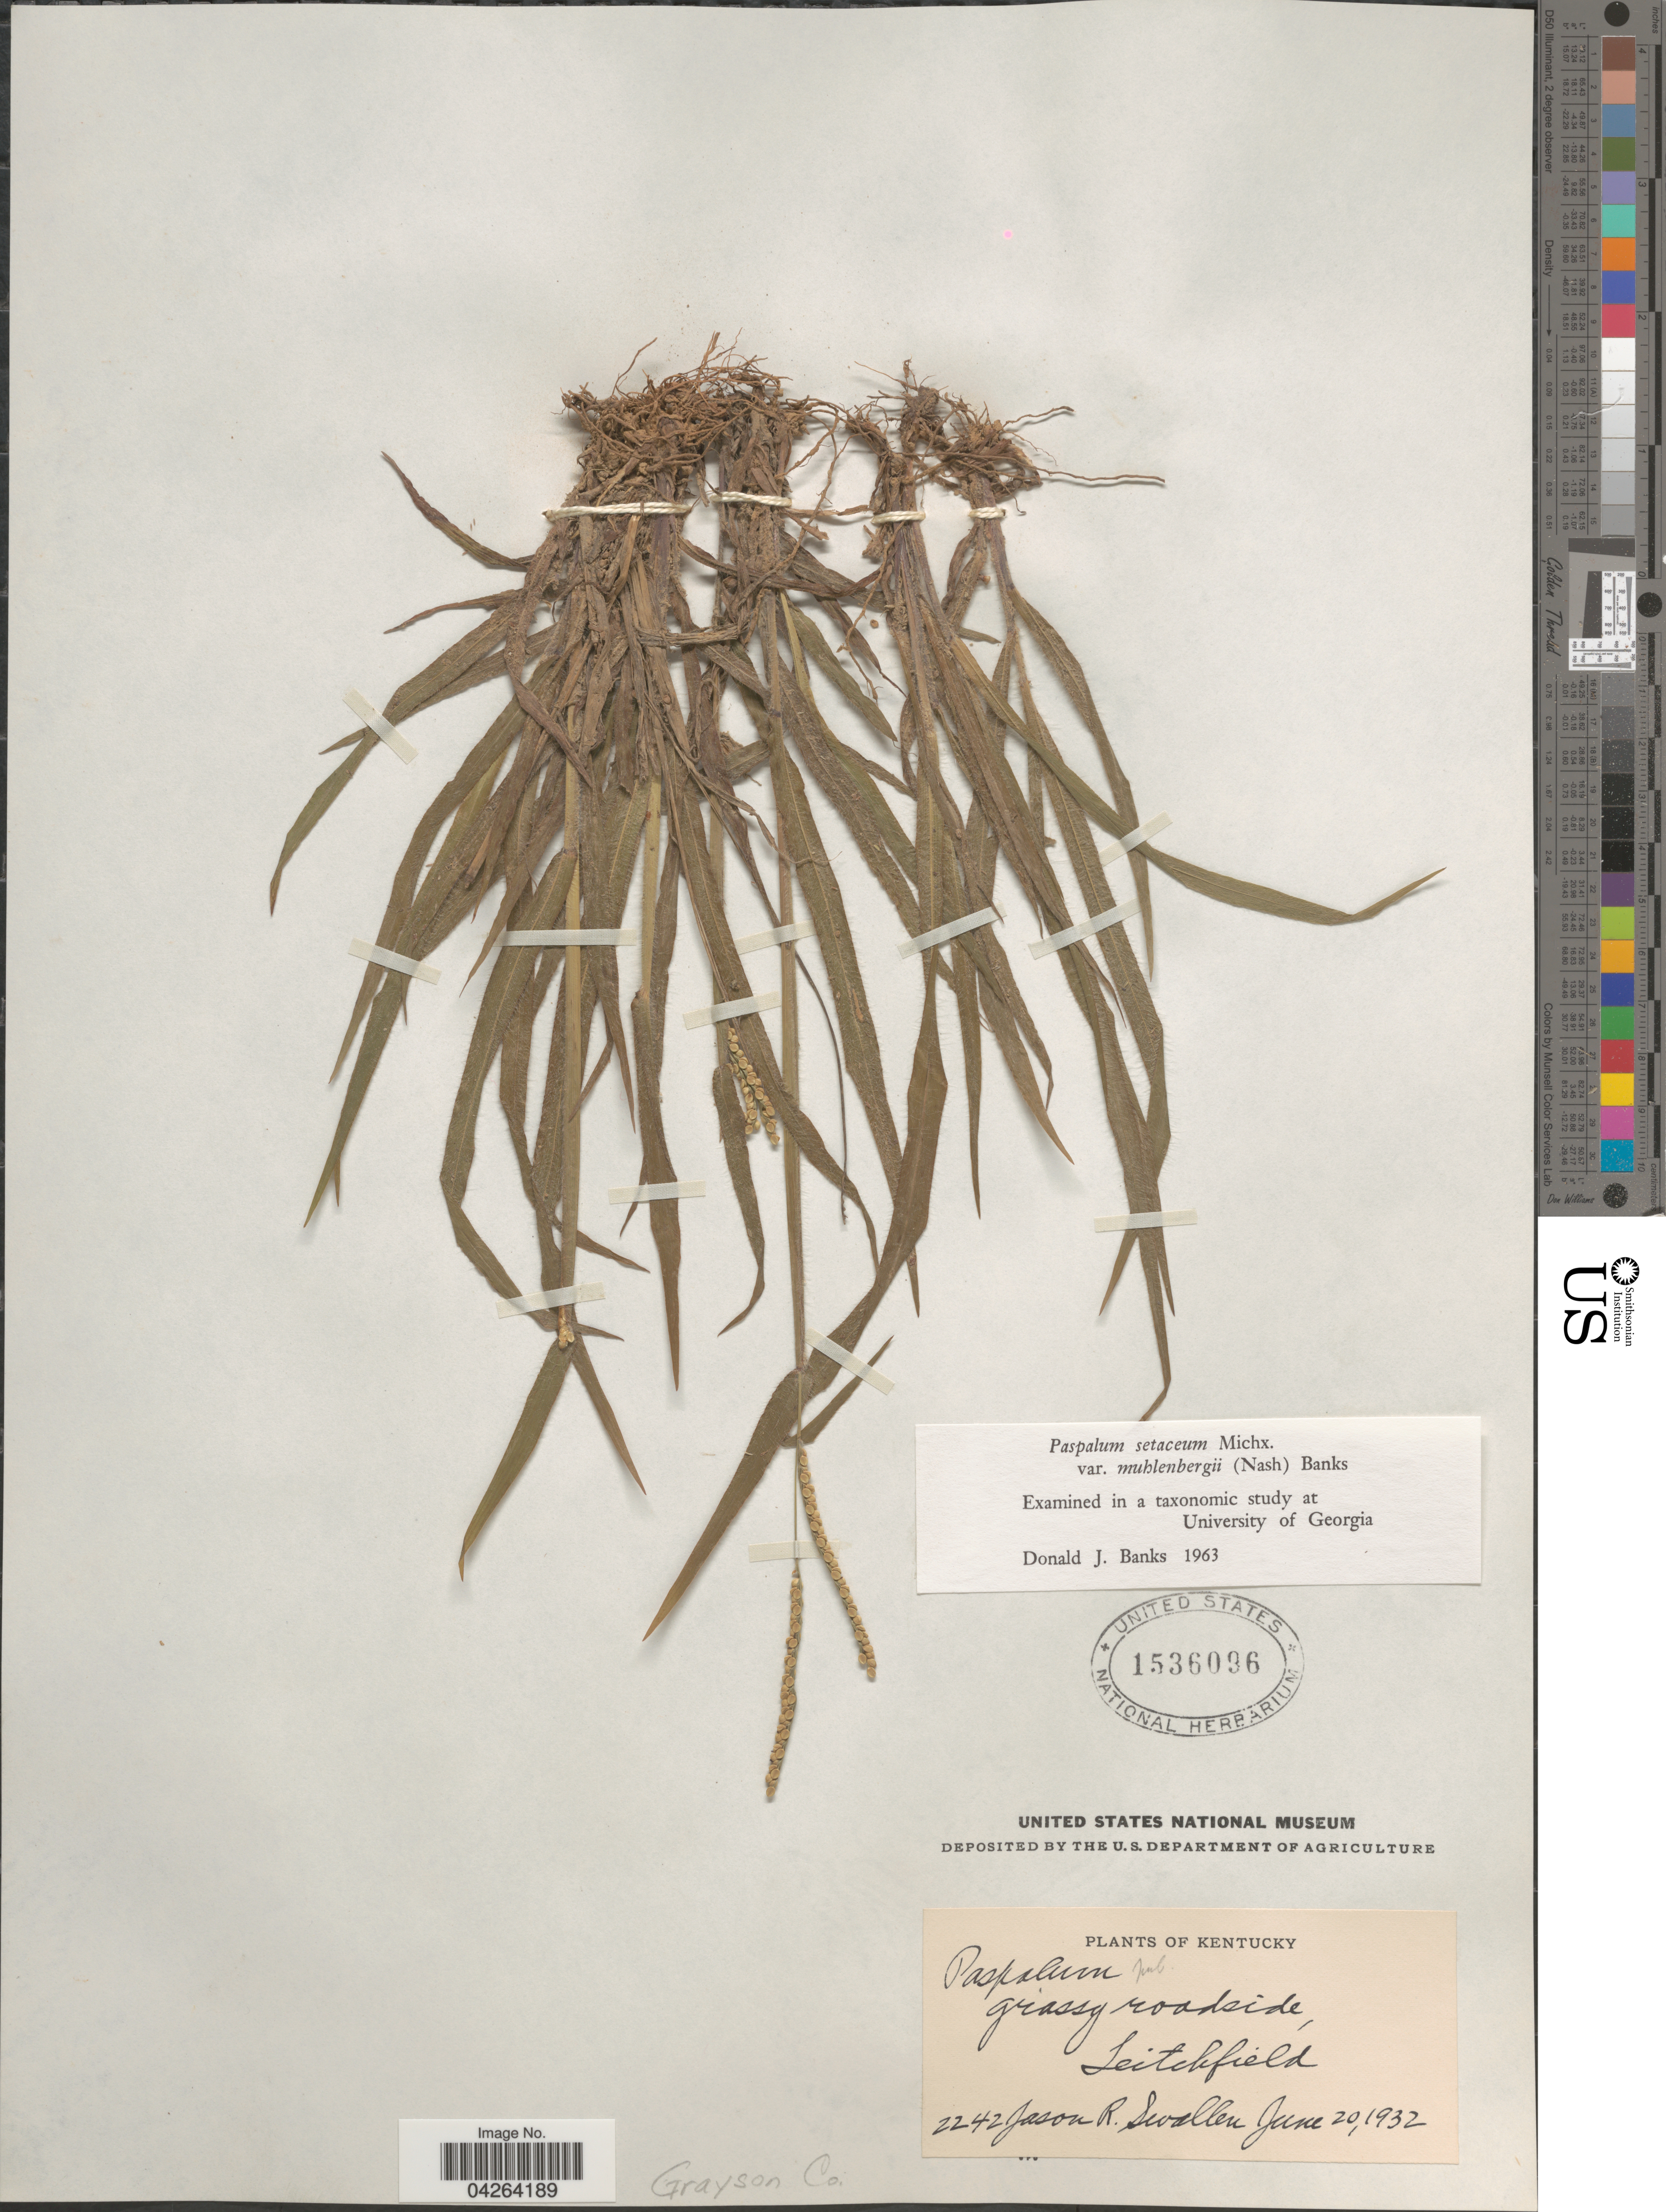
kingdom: Plantae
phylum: Tracheophyta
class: Liliopsida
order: Poales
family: Poaceae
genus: Paspalum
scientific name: Paspalum setaceum var. muhlenbergii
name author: (Nash) D.J. Banks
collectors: J. R. Swallen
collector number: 2242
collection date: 1932-06-20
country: United States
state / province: Kentucky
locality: Grassy roadside, Leitchfield. Grayson Co.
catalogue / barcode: US 1536096